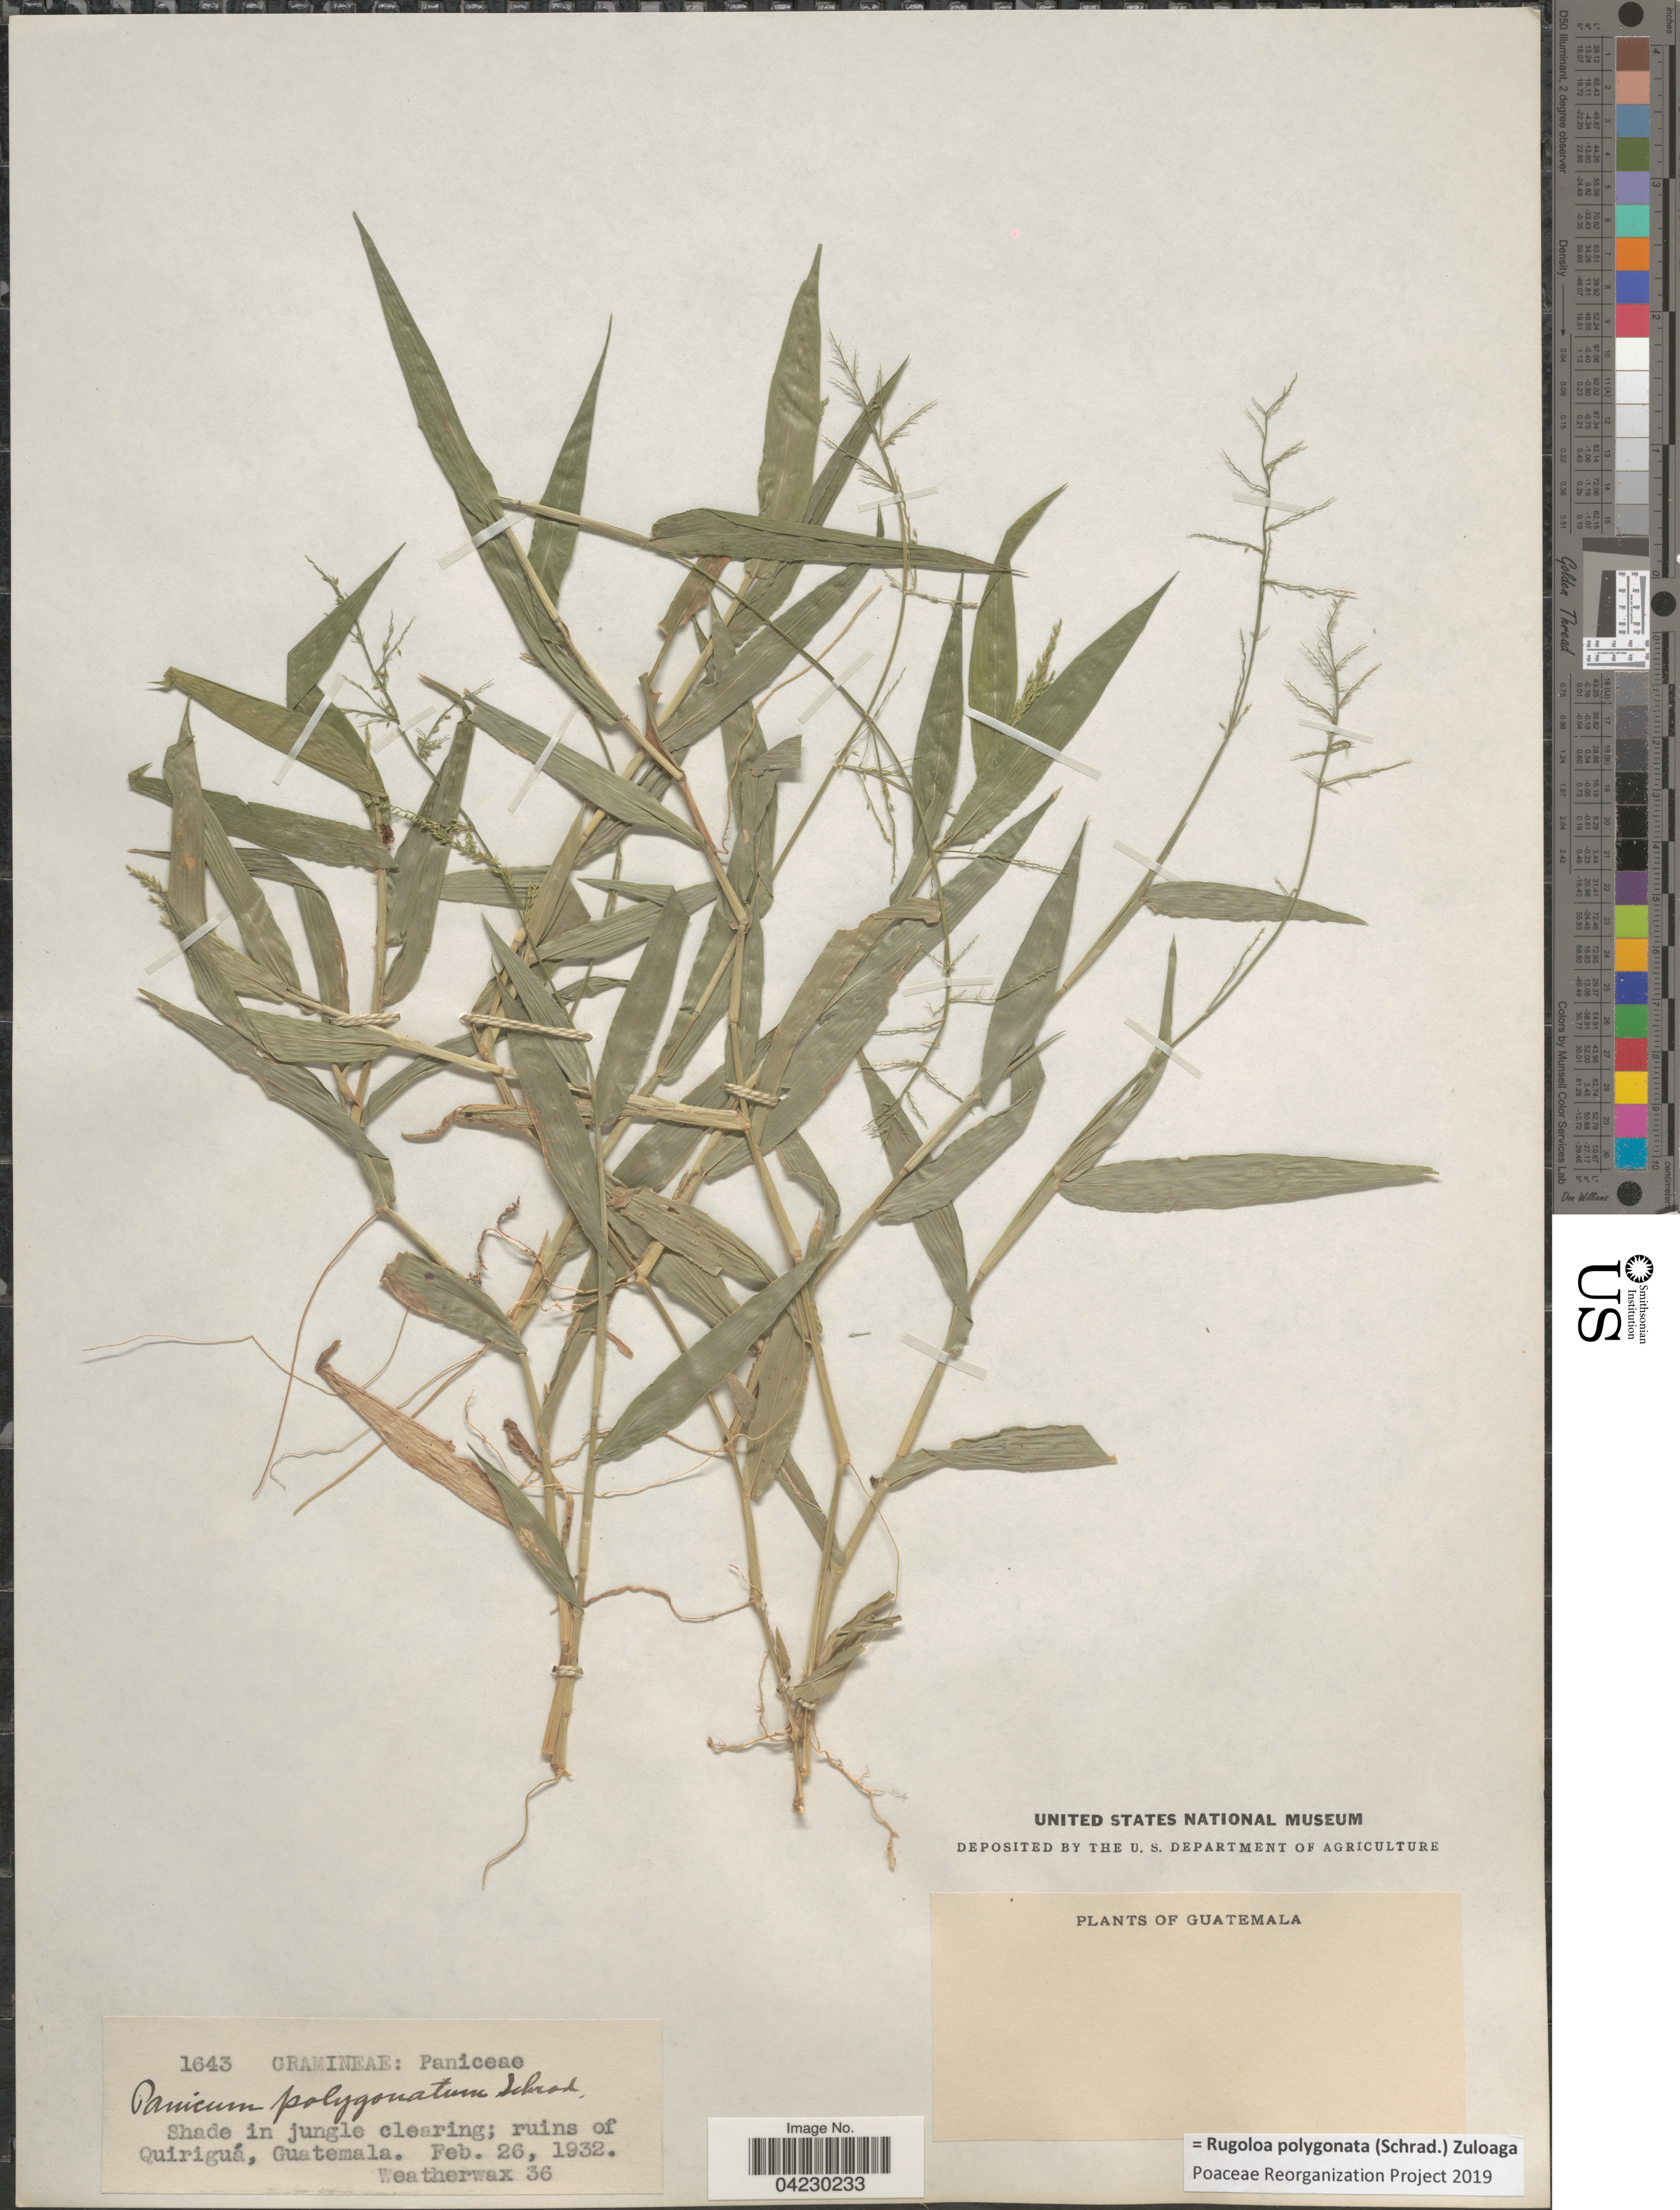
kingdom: Plantae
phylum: Tracheophyta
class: Liliopsida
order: Poales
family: Poaceae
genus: Rugoloa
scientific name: Rugoloa polygonata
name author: (Schrad.) Zuloaga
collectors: -. Weatherwax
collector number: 36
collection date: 1932-02-26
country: Guatemala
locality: Shade in jungle clearing; ruins of Quiriguá.